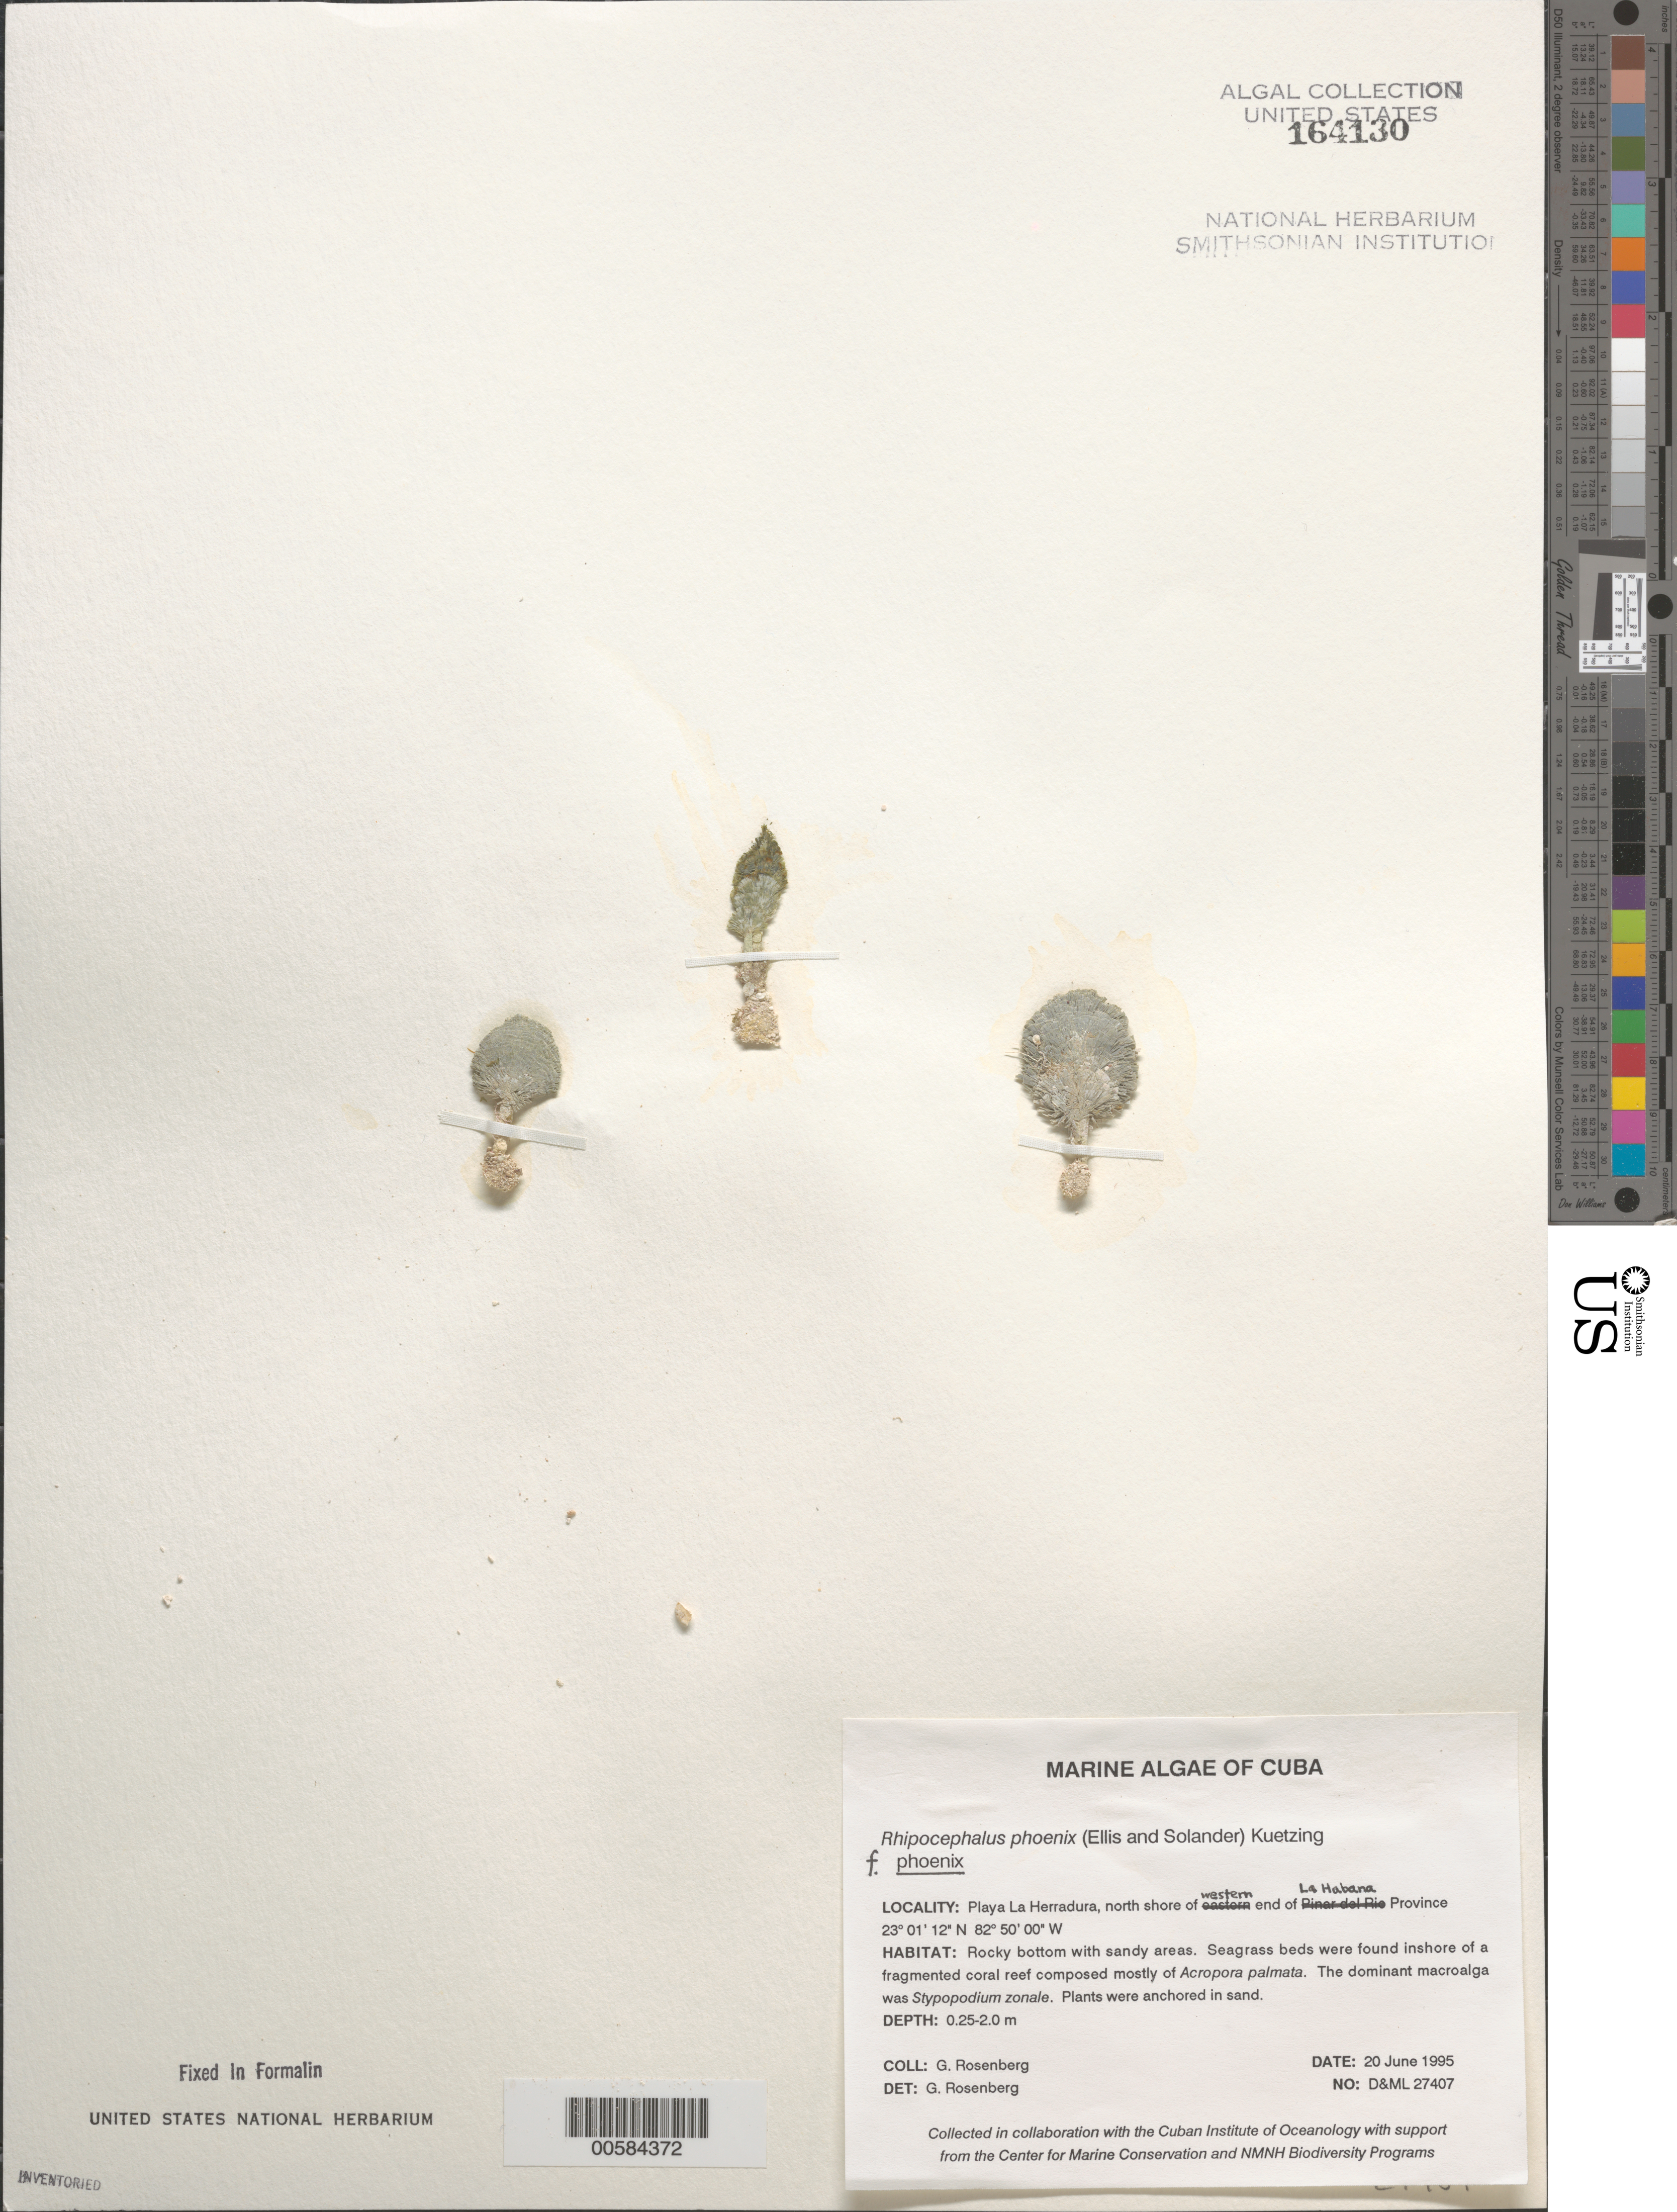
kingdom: Plantae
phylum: Chlorophyta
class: Ulvophyceae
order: Bryopsidales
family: Udoteaceae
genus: Rhipocephalus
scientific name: Rhipocephalus phoenix f. phoenix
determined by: Rosenberg, G.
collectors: G. Rosenberg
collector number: D&ML 27407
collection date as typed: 20 Jun 1995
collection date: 1995-06-20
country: Cuba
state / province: La Habana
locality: Playa la herradura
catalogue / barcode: US 164130